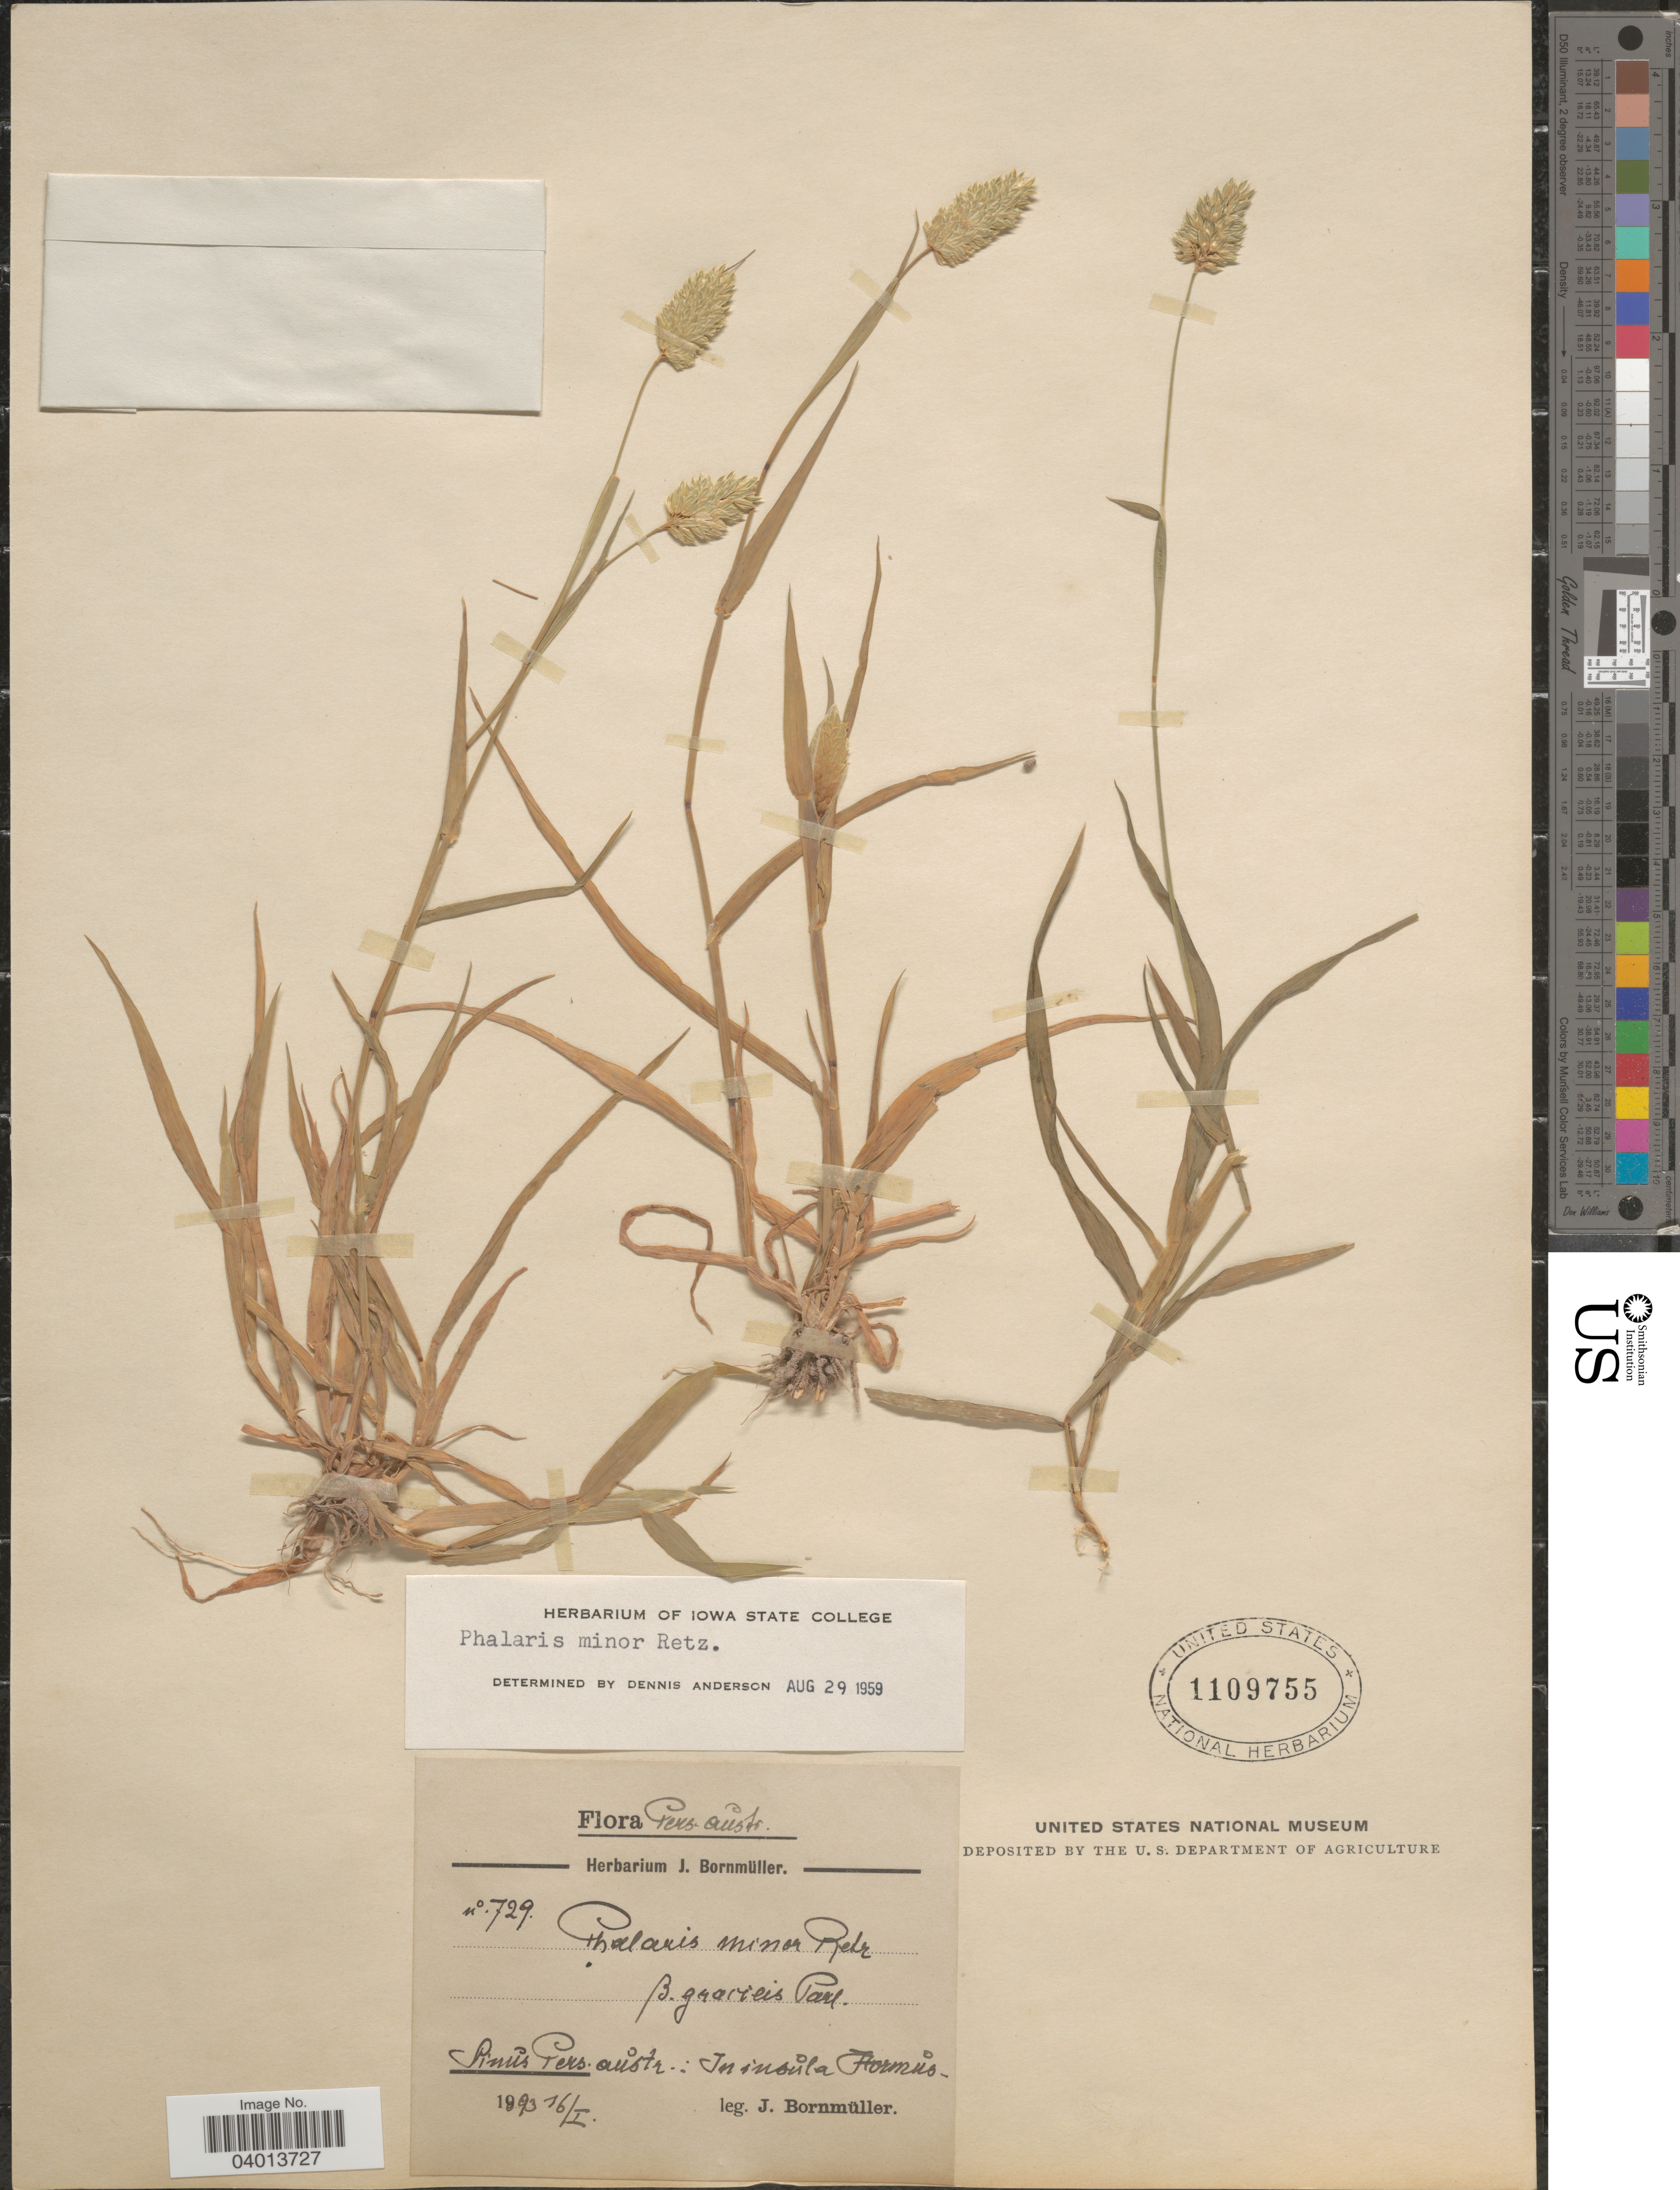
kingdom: Plantae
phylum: Tracheophyta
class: Liliopsida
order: Poales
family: Poaceae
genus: Phalaris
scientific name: Phalaris minor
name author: Retz.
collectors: J. Bornmüller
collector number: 729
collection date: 1893-01-16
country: Iran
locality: Pers-aůstr. Pinůs Pers. aůstr.: In insůla Hormůs.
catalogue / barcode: US 1109755